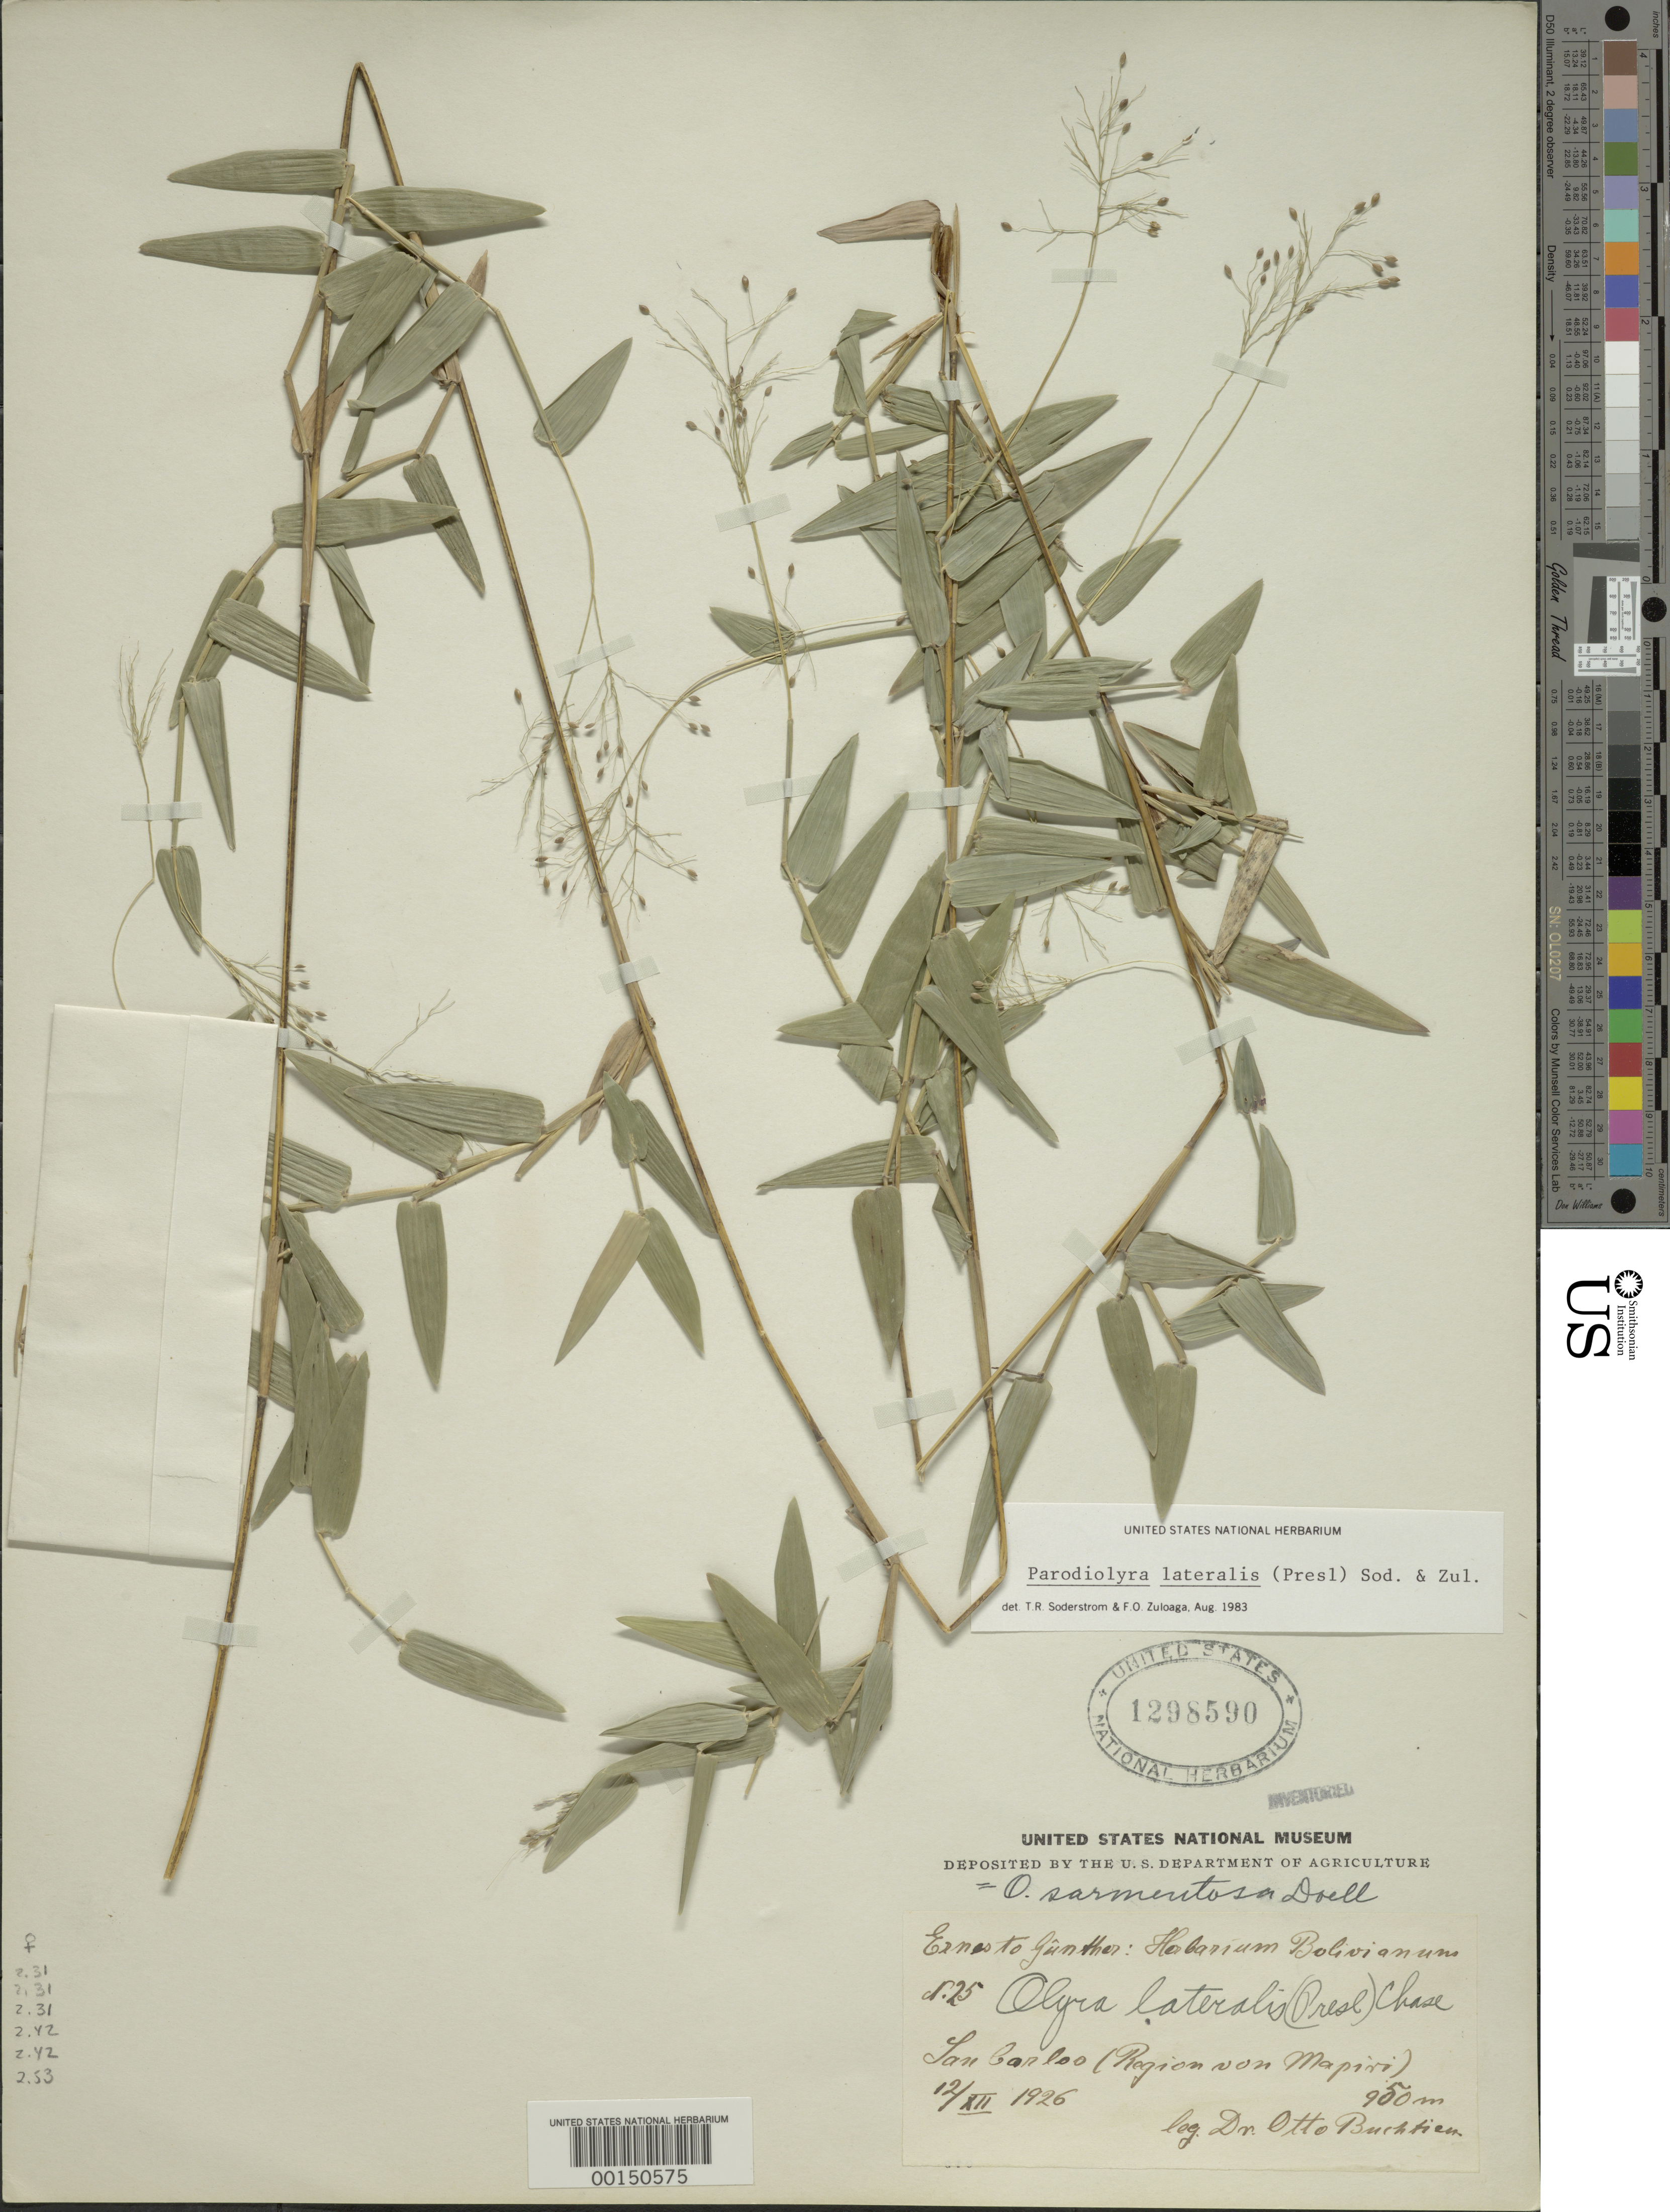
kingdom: Plantae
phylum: Tracheophyta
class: Liliopsida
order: Poales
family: Poaceae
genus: Parodiolyra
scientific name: Parodiolyra lateralis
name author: (J. Presl ex Nees) Soderstr. & Zuloaga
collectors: O. Buchtien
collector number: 25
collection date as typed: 12 Jul 1926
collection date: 1926-07-12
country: Bolivia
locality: San Carlos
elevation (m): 950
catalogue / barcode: US 1298590